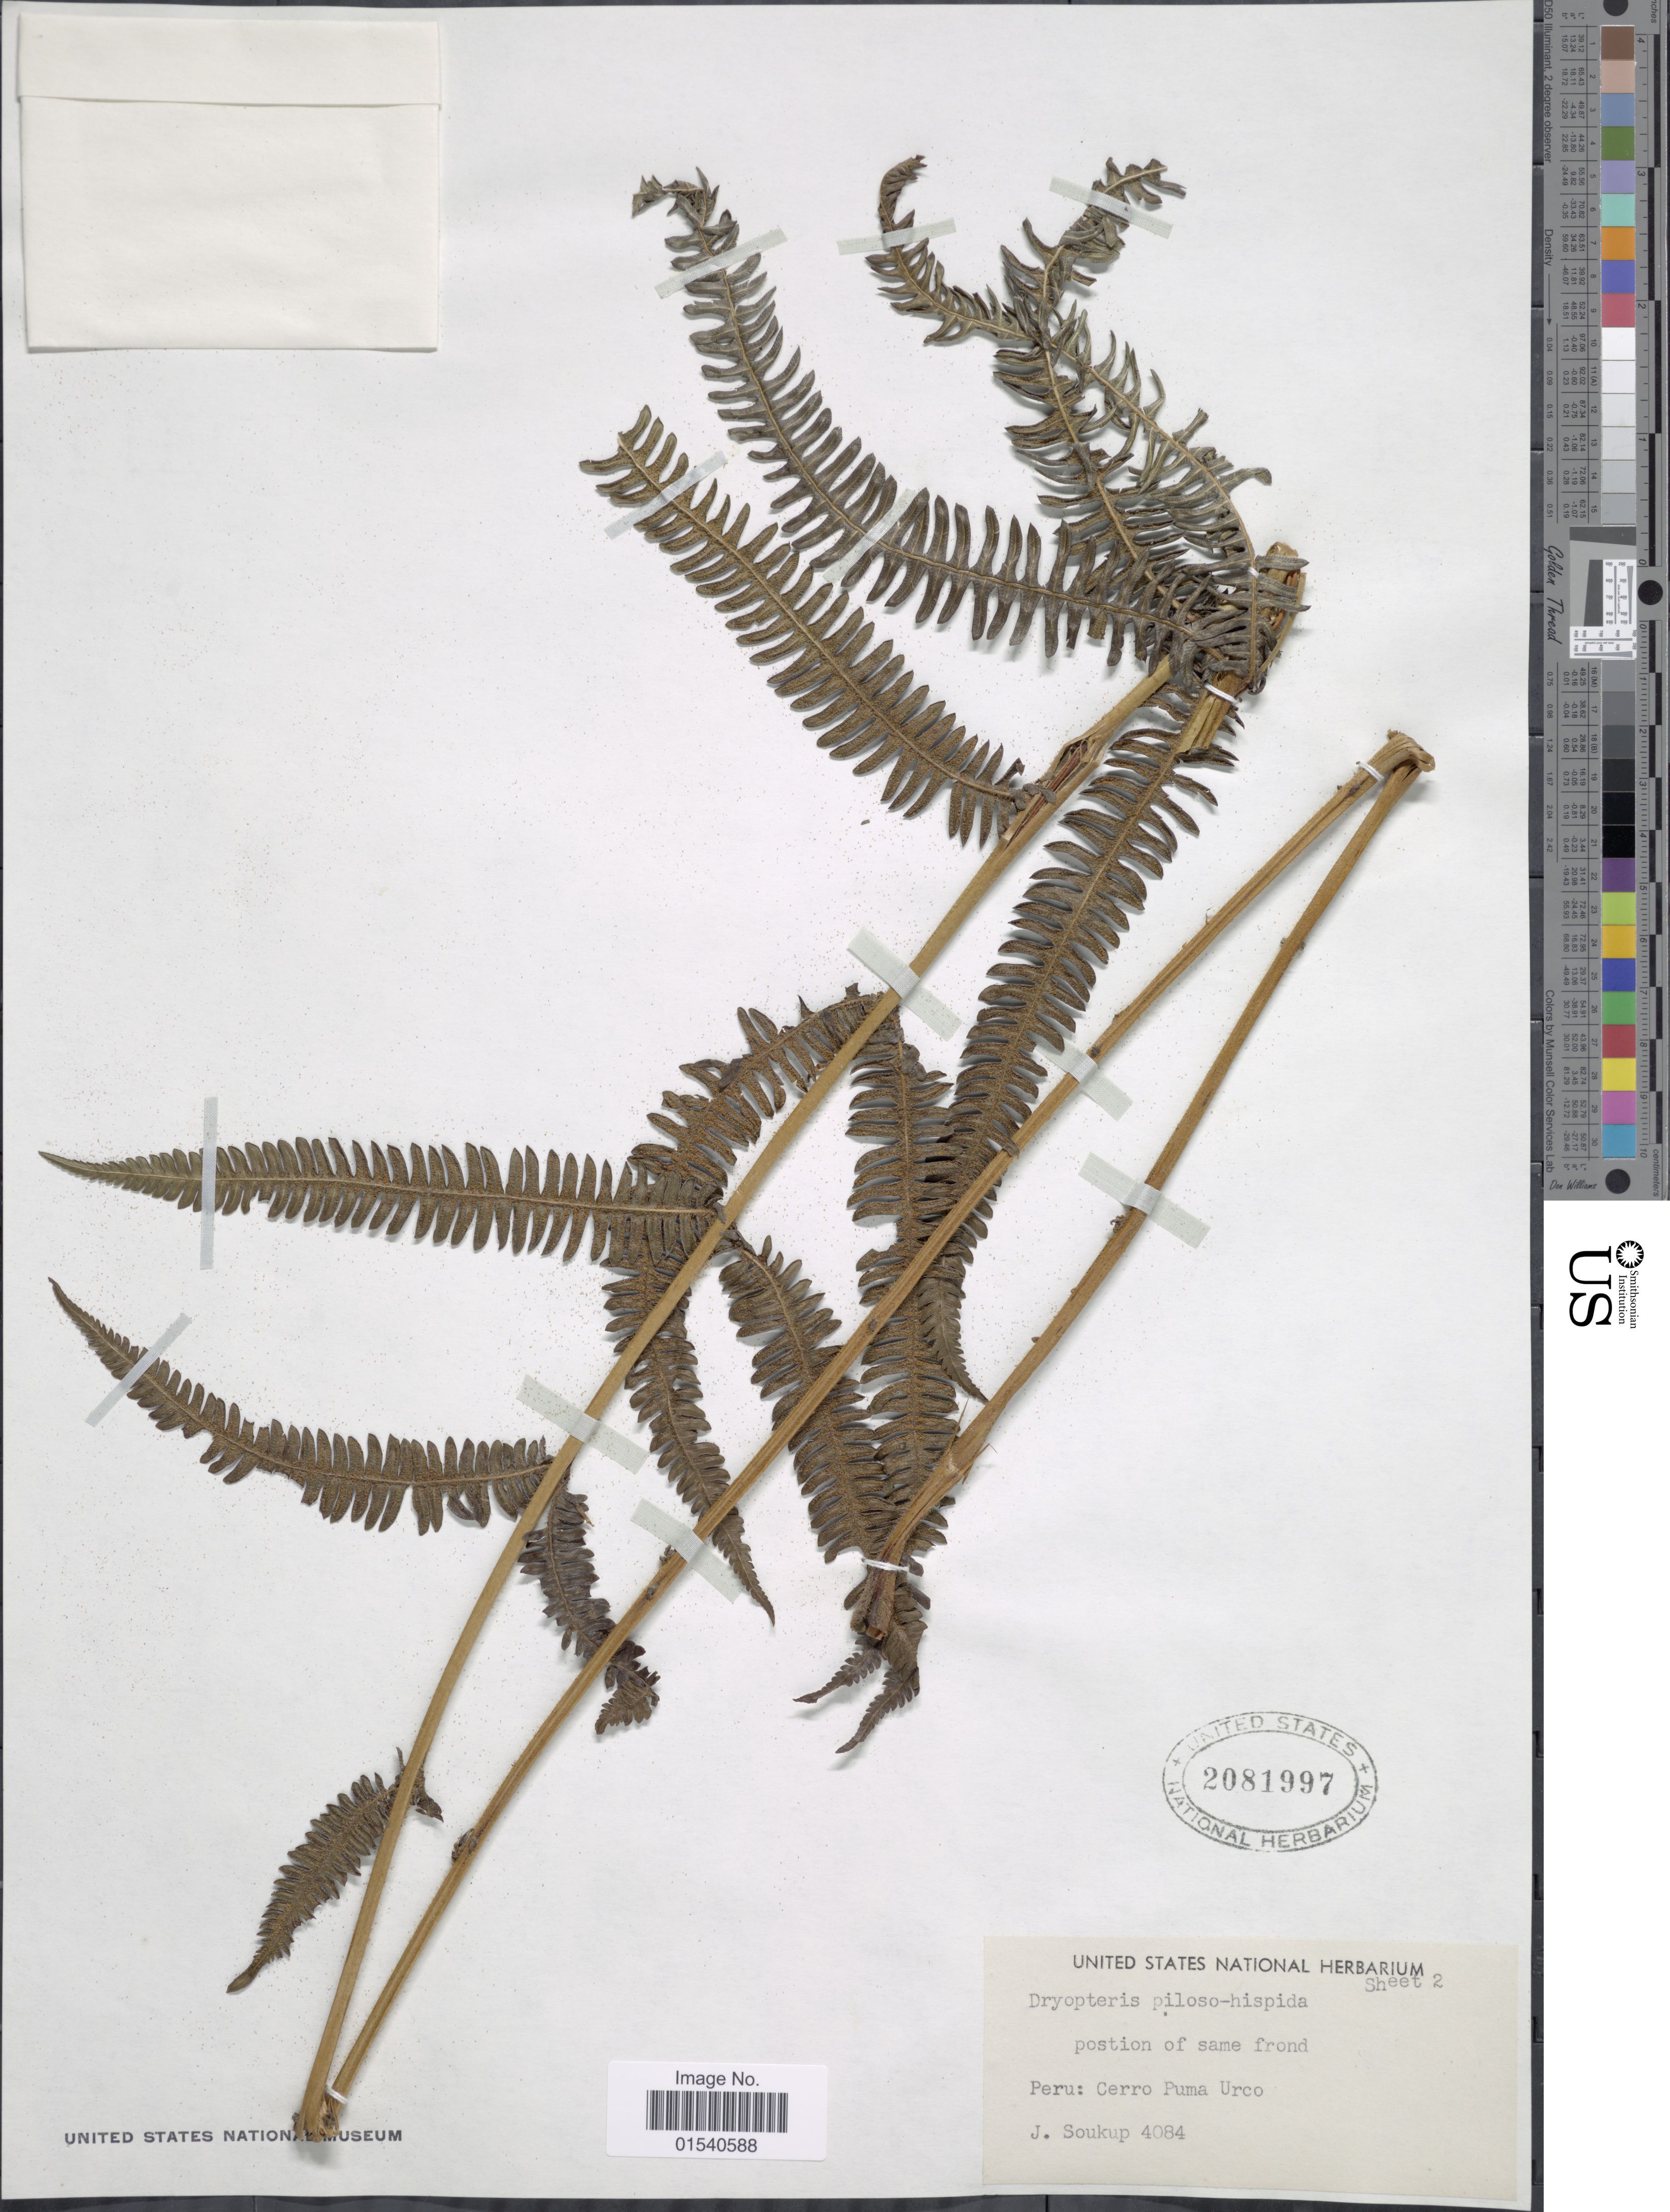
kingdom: Plantae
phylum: Tracheophyta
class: Polypodiopsida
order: Polypodiales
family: Thelypteridaceae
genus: Amauropelta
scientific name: Amauropelta pilosohispida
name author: (Hook.) A.R. Sm.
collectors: J. Soukup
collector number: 4084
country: Peru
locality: Cerro Puma Urco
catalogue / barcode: US 2081997